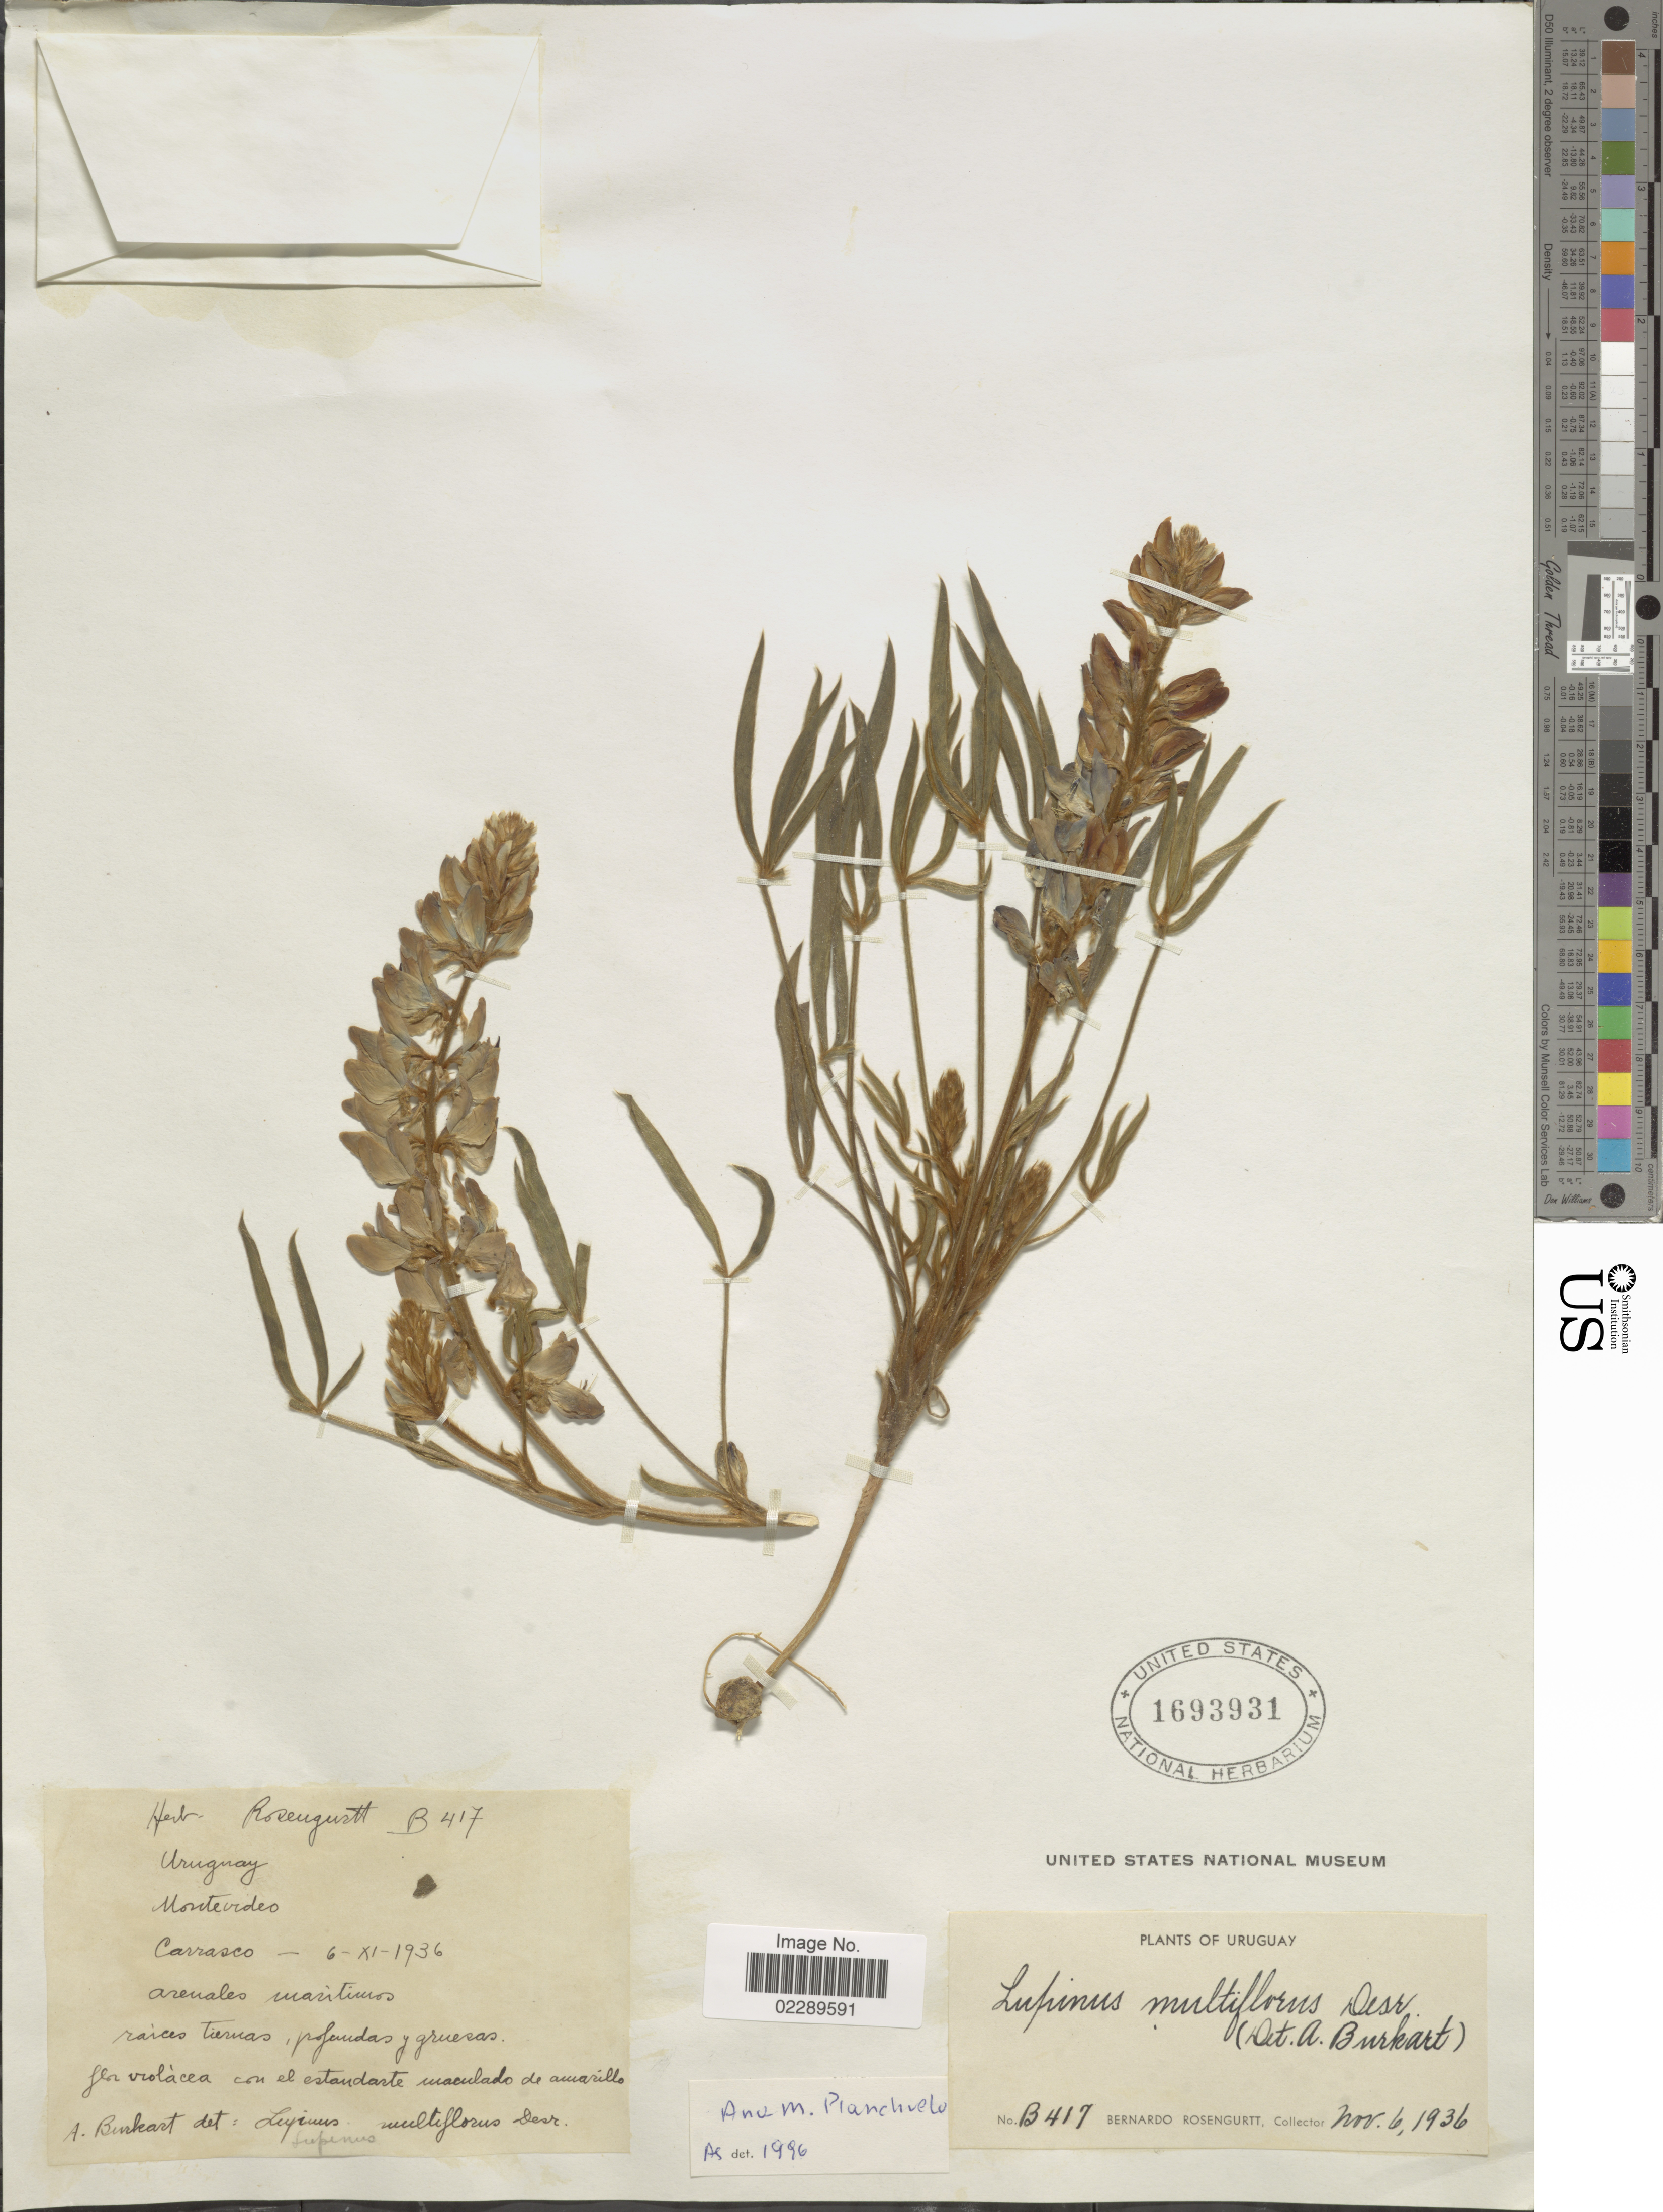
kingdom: Plantae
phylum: Tracheophyta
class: Magnoliopsida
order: Fabales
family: Fabaceae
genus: Lupinus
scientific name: Lupinus multiflorus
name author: Desr.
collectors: B. Rosengurtt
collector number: B417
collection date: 1936-11-06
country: Uruguay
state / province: Montevideo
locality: Carrasco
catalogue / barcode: US 1693931